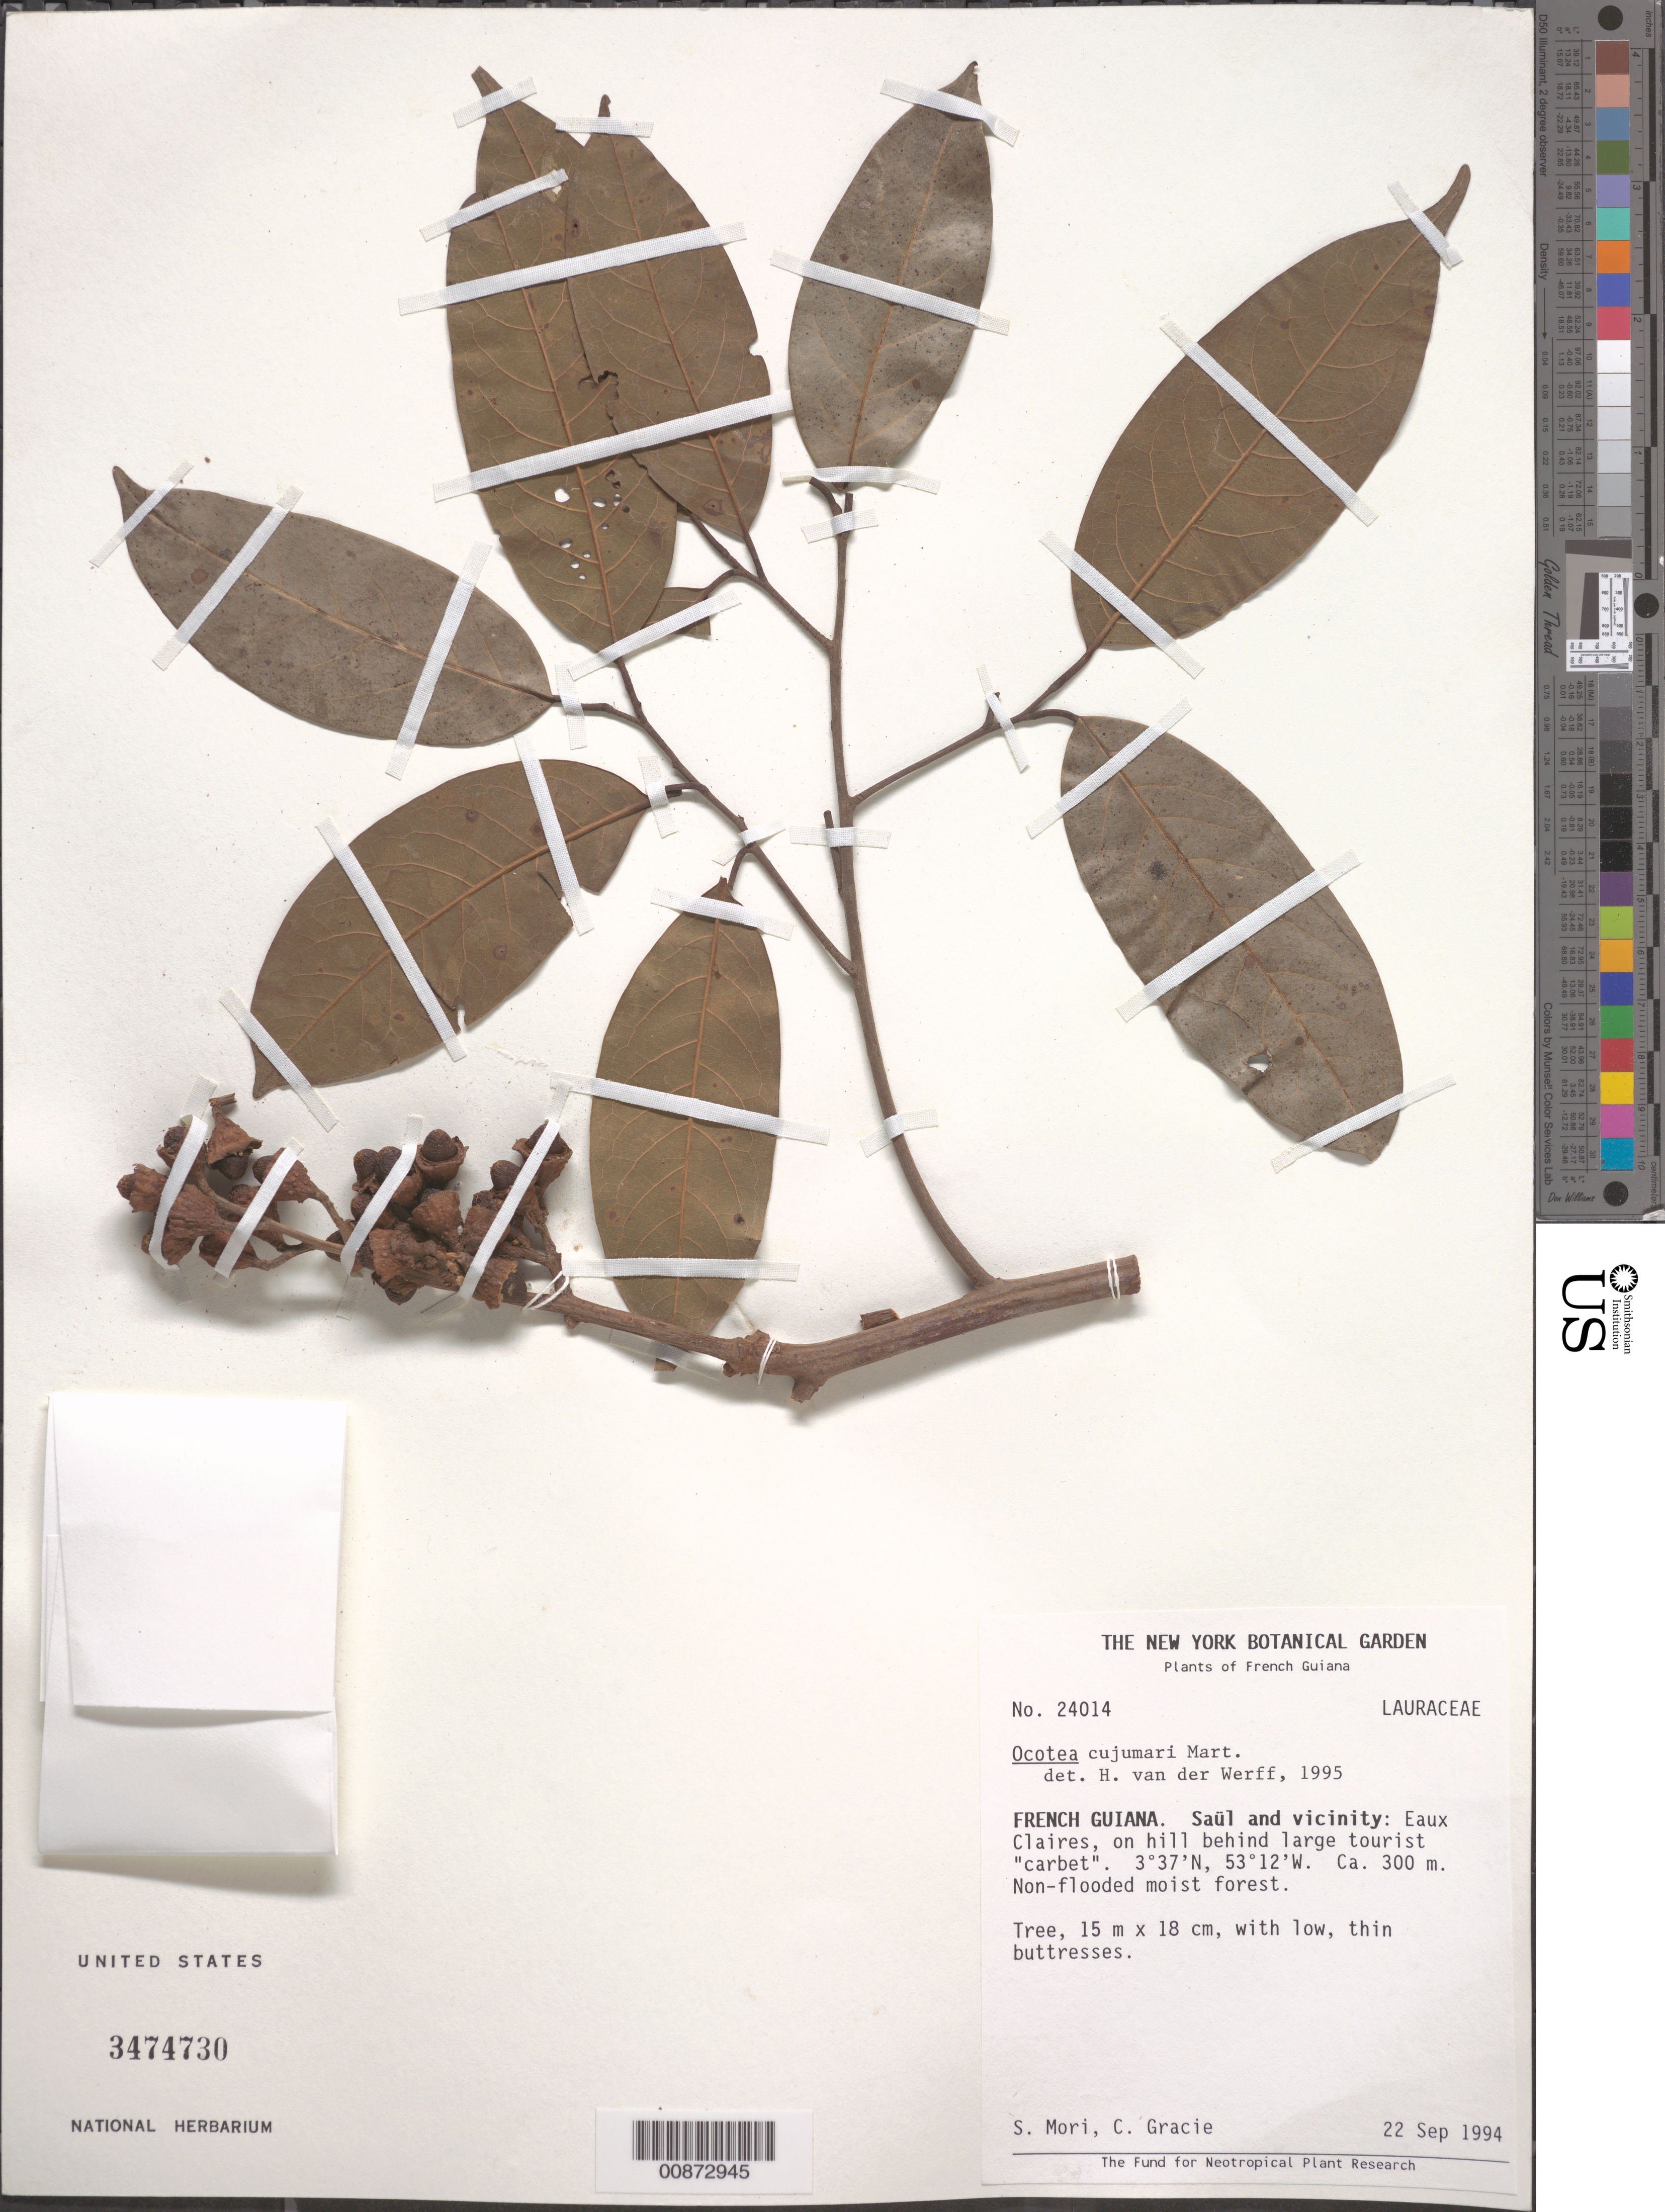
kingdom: Plantae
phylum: Tracheophyta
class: Magnoliopsida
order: Laurales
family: Lauraceae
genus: Ocotea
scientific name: Ocotea cujumary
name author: Mart.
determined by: van der Werff, H., (MO), Missouri Botanical Garden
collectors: S. Mori & C. A. Gracie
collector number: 24014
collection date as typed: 22-Sep-94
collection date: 1994-09-22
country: French Guiana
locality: Saül and vic., Eaux Claires and vicinity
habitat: Non-flooded moist forest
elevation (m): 300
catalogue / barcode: US 3474730